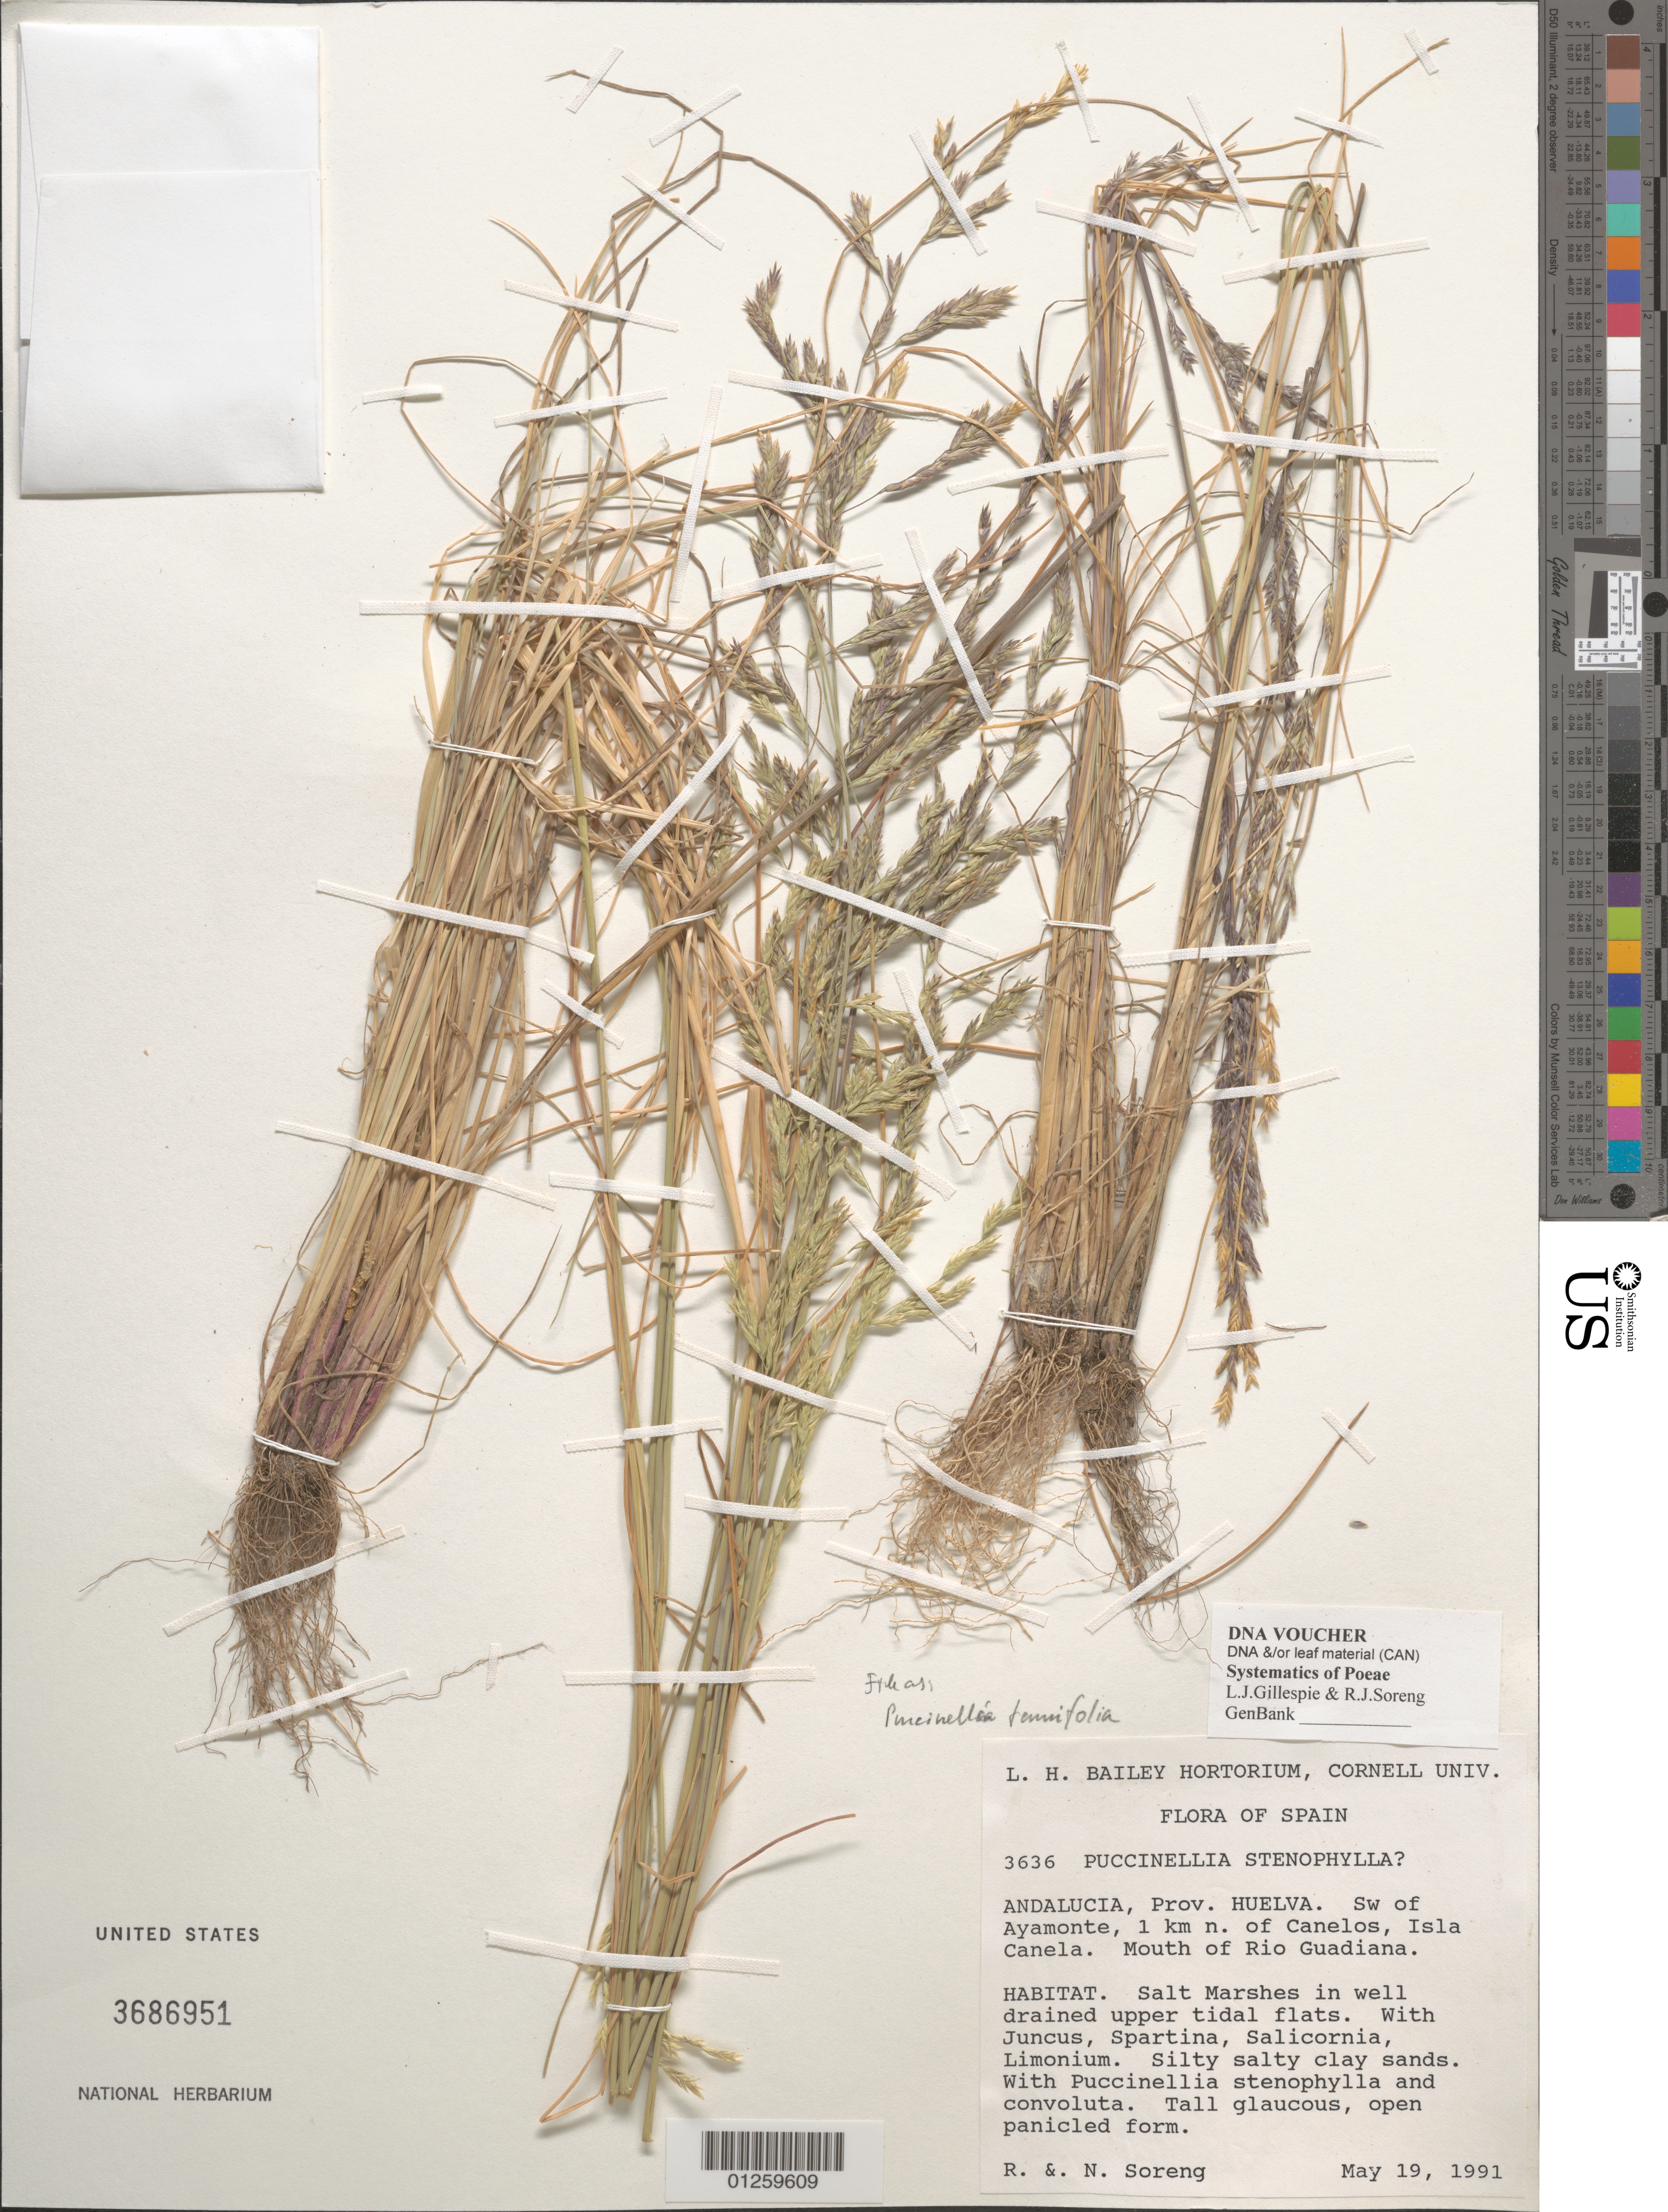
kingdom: Plantae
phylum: Tracheophyta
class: Liliopsida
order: Poales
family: Poaceae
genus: Puccinellia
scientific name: Puccinellia tenuifolia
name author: (Boiss. & Reut.) H. Lindb.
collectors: R. J. Soreng & N. L. Soreng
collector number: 3636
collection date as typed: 19 May 1991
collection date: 1991-05-19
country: Spain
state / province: Andalucia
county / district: Huelva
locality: Sw of Ayamonte, 1 km N of Canelos, Isla Canela. Mouth of Rio Guadiana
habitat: Salt Marshes well drained upper tidal flats, w/ Juncus, Spartina, Salicornia, Limonium, Puccinellia, silty salty clay sands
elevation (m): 1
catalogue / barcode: US 3686951